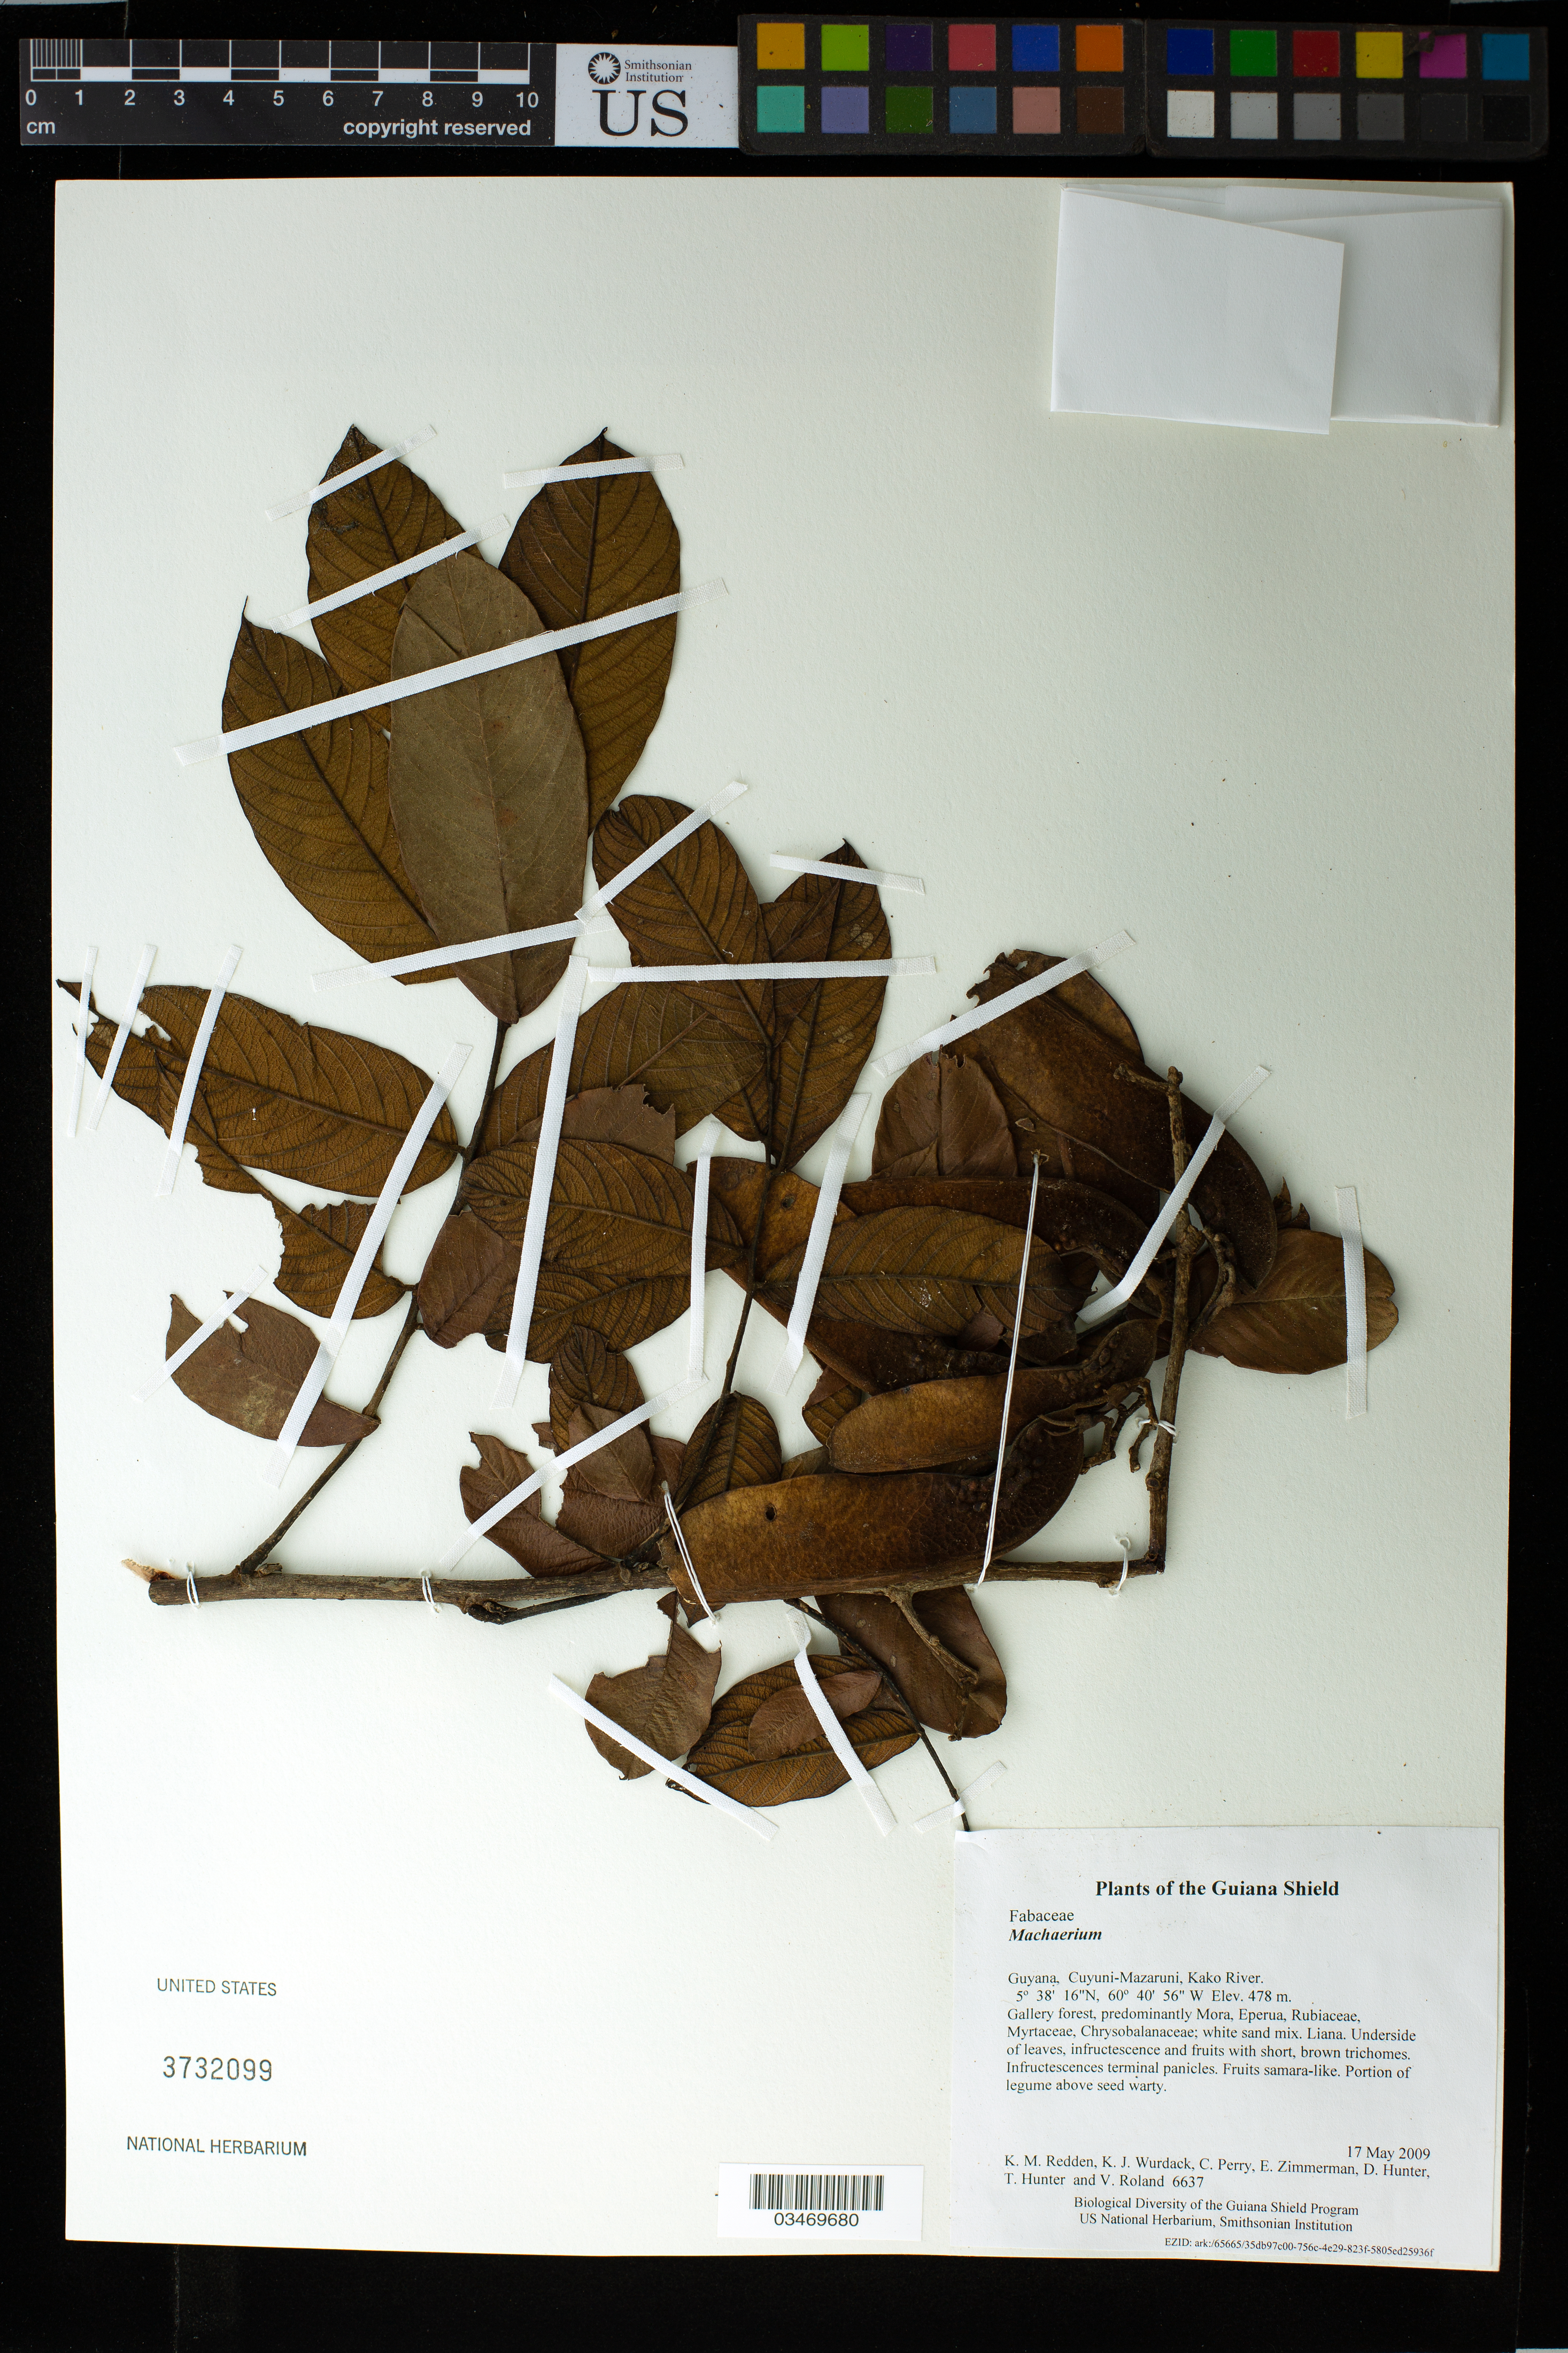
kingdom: Plantae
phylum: Tracheophyta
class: Magnoliopsida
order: Fabales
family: Fabaceae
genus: Machaerium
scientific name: Machaerium sp.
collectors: K. M. Redden, K. Wurdack, C. Perry, E. Zimmerman, D. Hunter, T. Hunter & V. Roland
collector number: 6637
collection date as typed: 17 May 2009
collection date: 2009-05-17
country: Guyana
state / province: Cuyuni-Mazaruni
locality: Kako River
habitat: Gallery forest, predominantly Mora, Eperua, Rubiaceae, Myrtaceae, Chrysobalanaceae; white sand mix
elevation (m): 478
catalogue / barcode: US 3732099